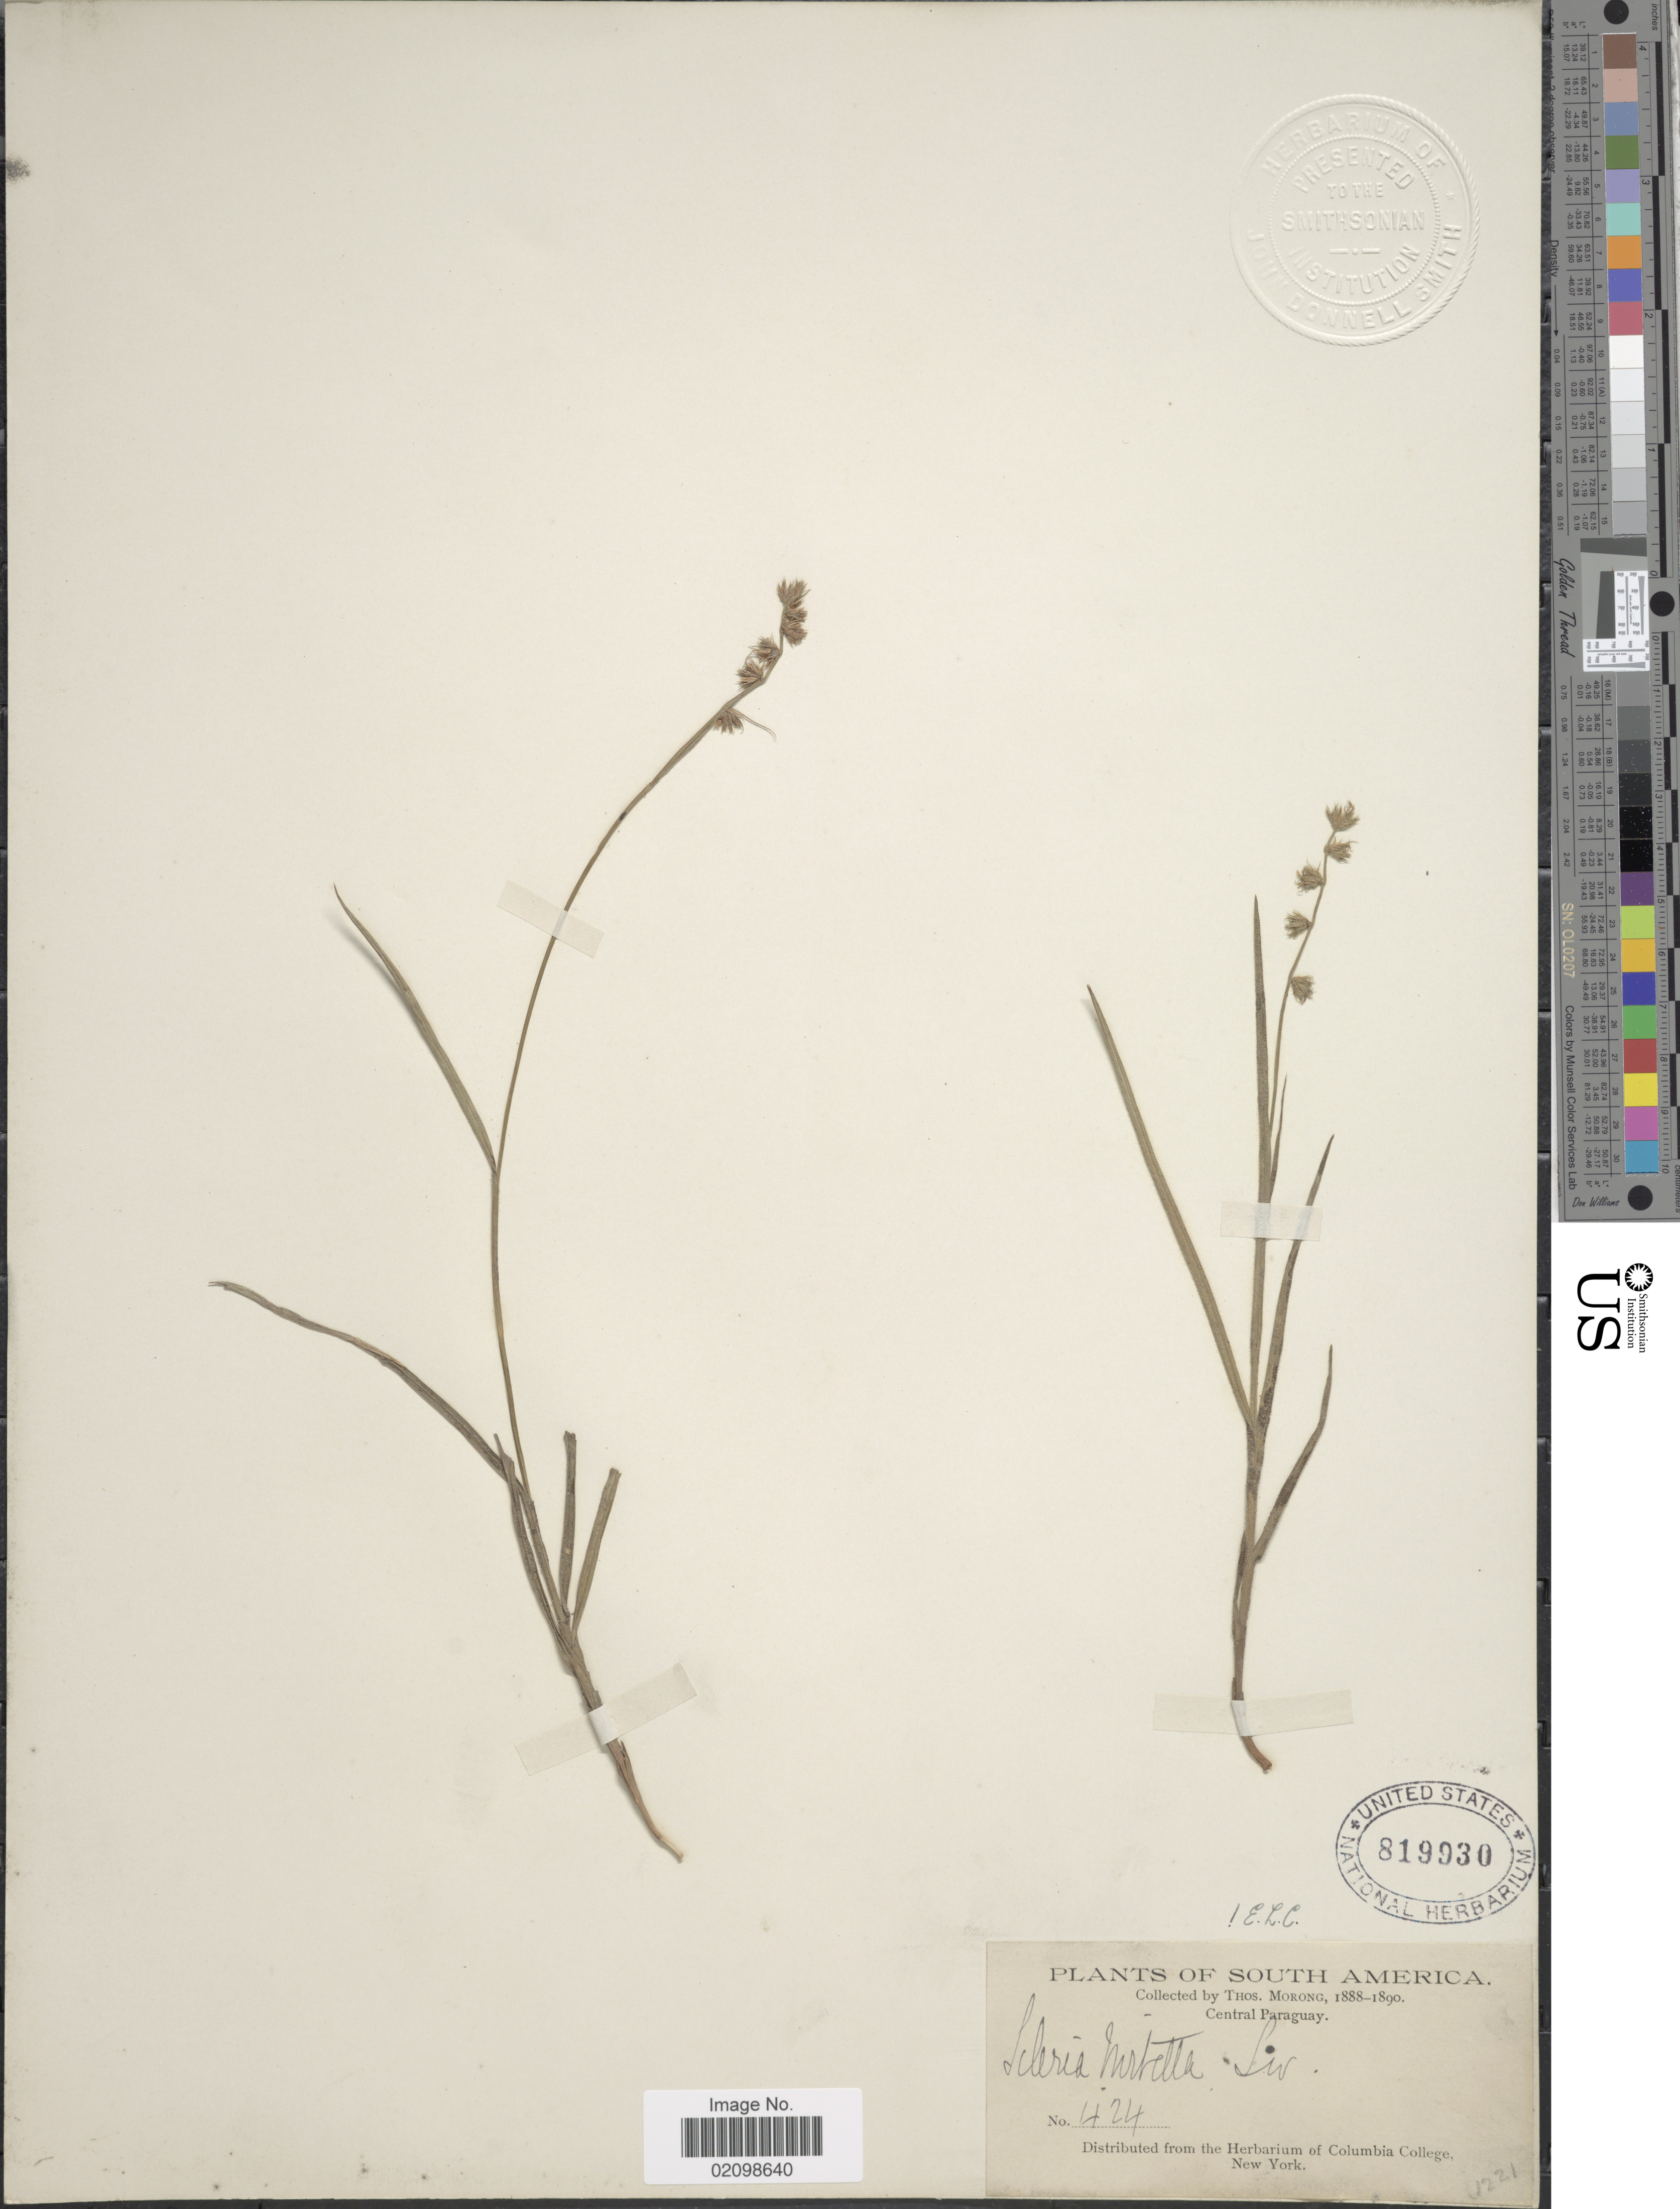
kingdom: Plantae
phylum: Tracheophyta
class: Liliopsida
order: Poales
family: Cyperaceae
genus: Scleria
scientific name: Scleria distans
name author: Poir.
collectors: ex herb. T. Morong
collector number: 424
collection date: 1888/1890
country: Paraguay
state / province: Central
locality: Central Paraguay. South America.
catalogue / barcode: US 819930